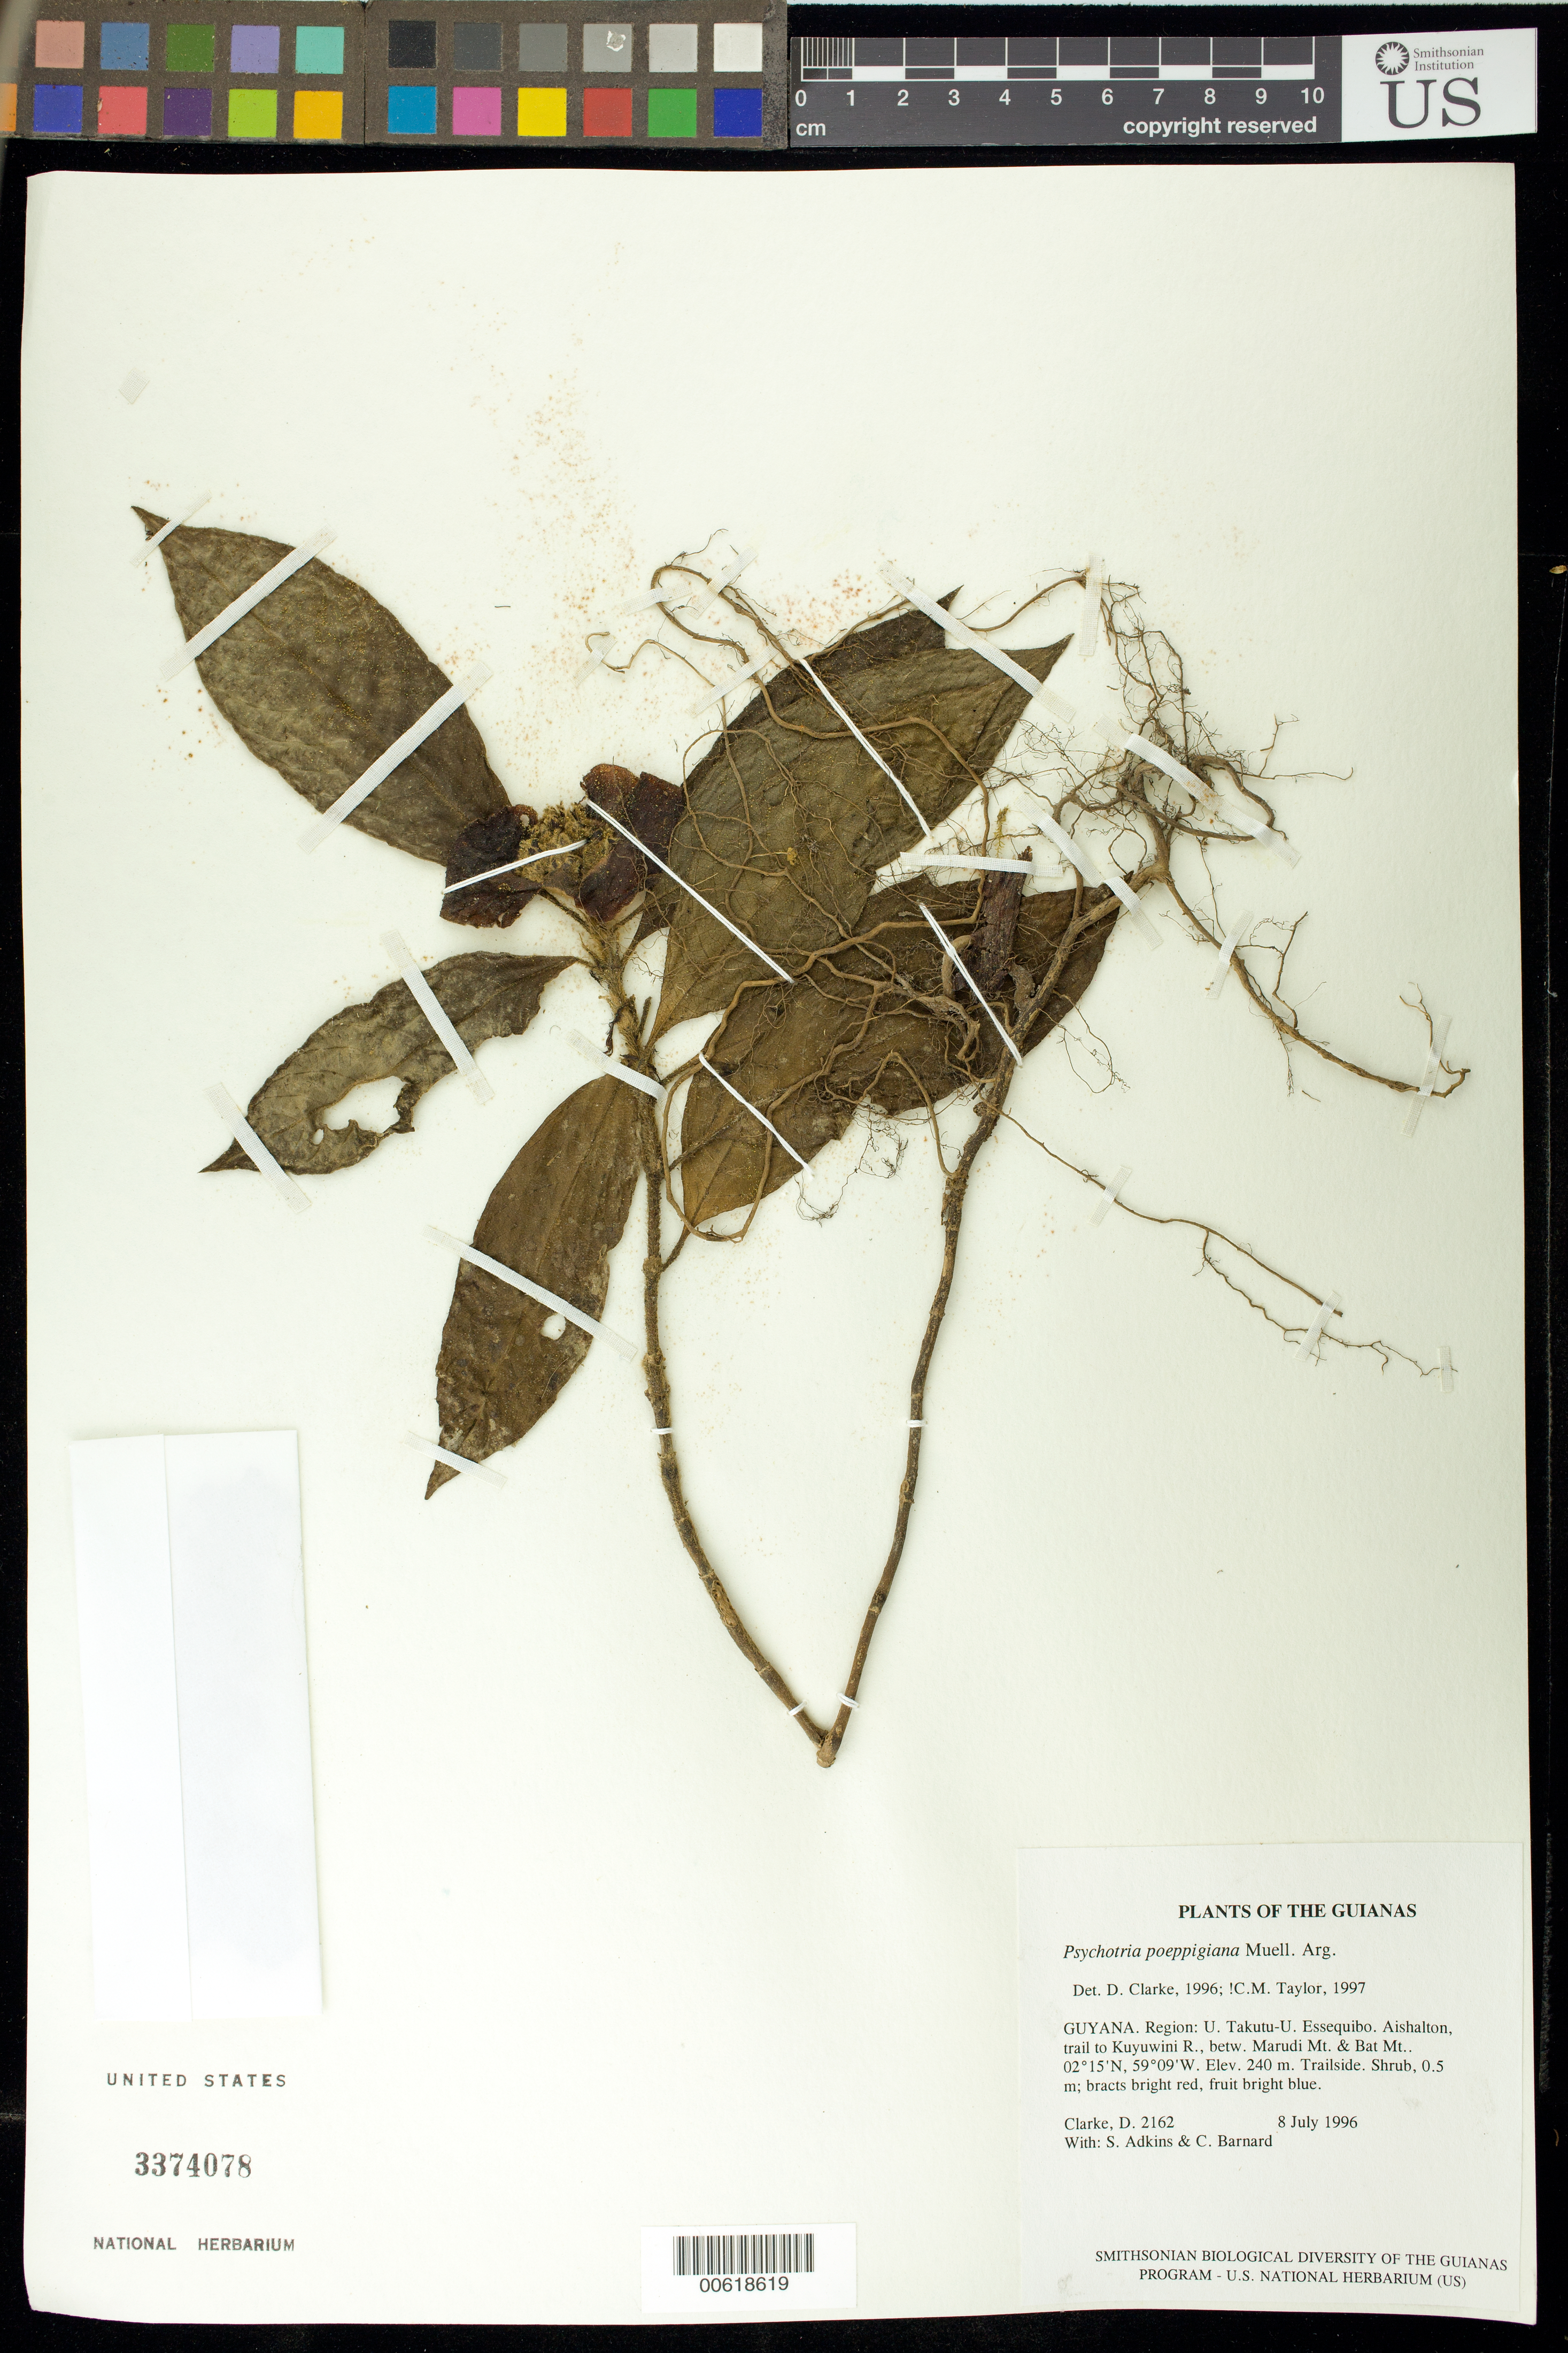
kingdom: Plantae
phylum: Tracheophyta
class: Magnoliopsida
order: Gentianales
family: Rubiaceae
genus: Palicourea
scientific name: Palicourea tomentosa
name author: (Aubl.) Borhidi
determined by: Kirkbride, J. H., Jr.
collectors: H. D. Clarke, S. Adkins & C. Bernard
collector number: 2162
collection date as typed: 8 July 1996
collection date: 1996-07-08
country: Guyana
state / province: U. Takutu-U. Essequibo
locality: Aishalton, trail to Kuyuwini R., betw. Marudi Mt. & Bat Mt.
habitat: Trailside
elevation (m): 240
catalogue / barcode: US 3374078